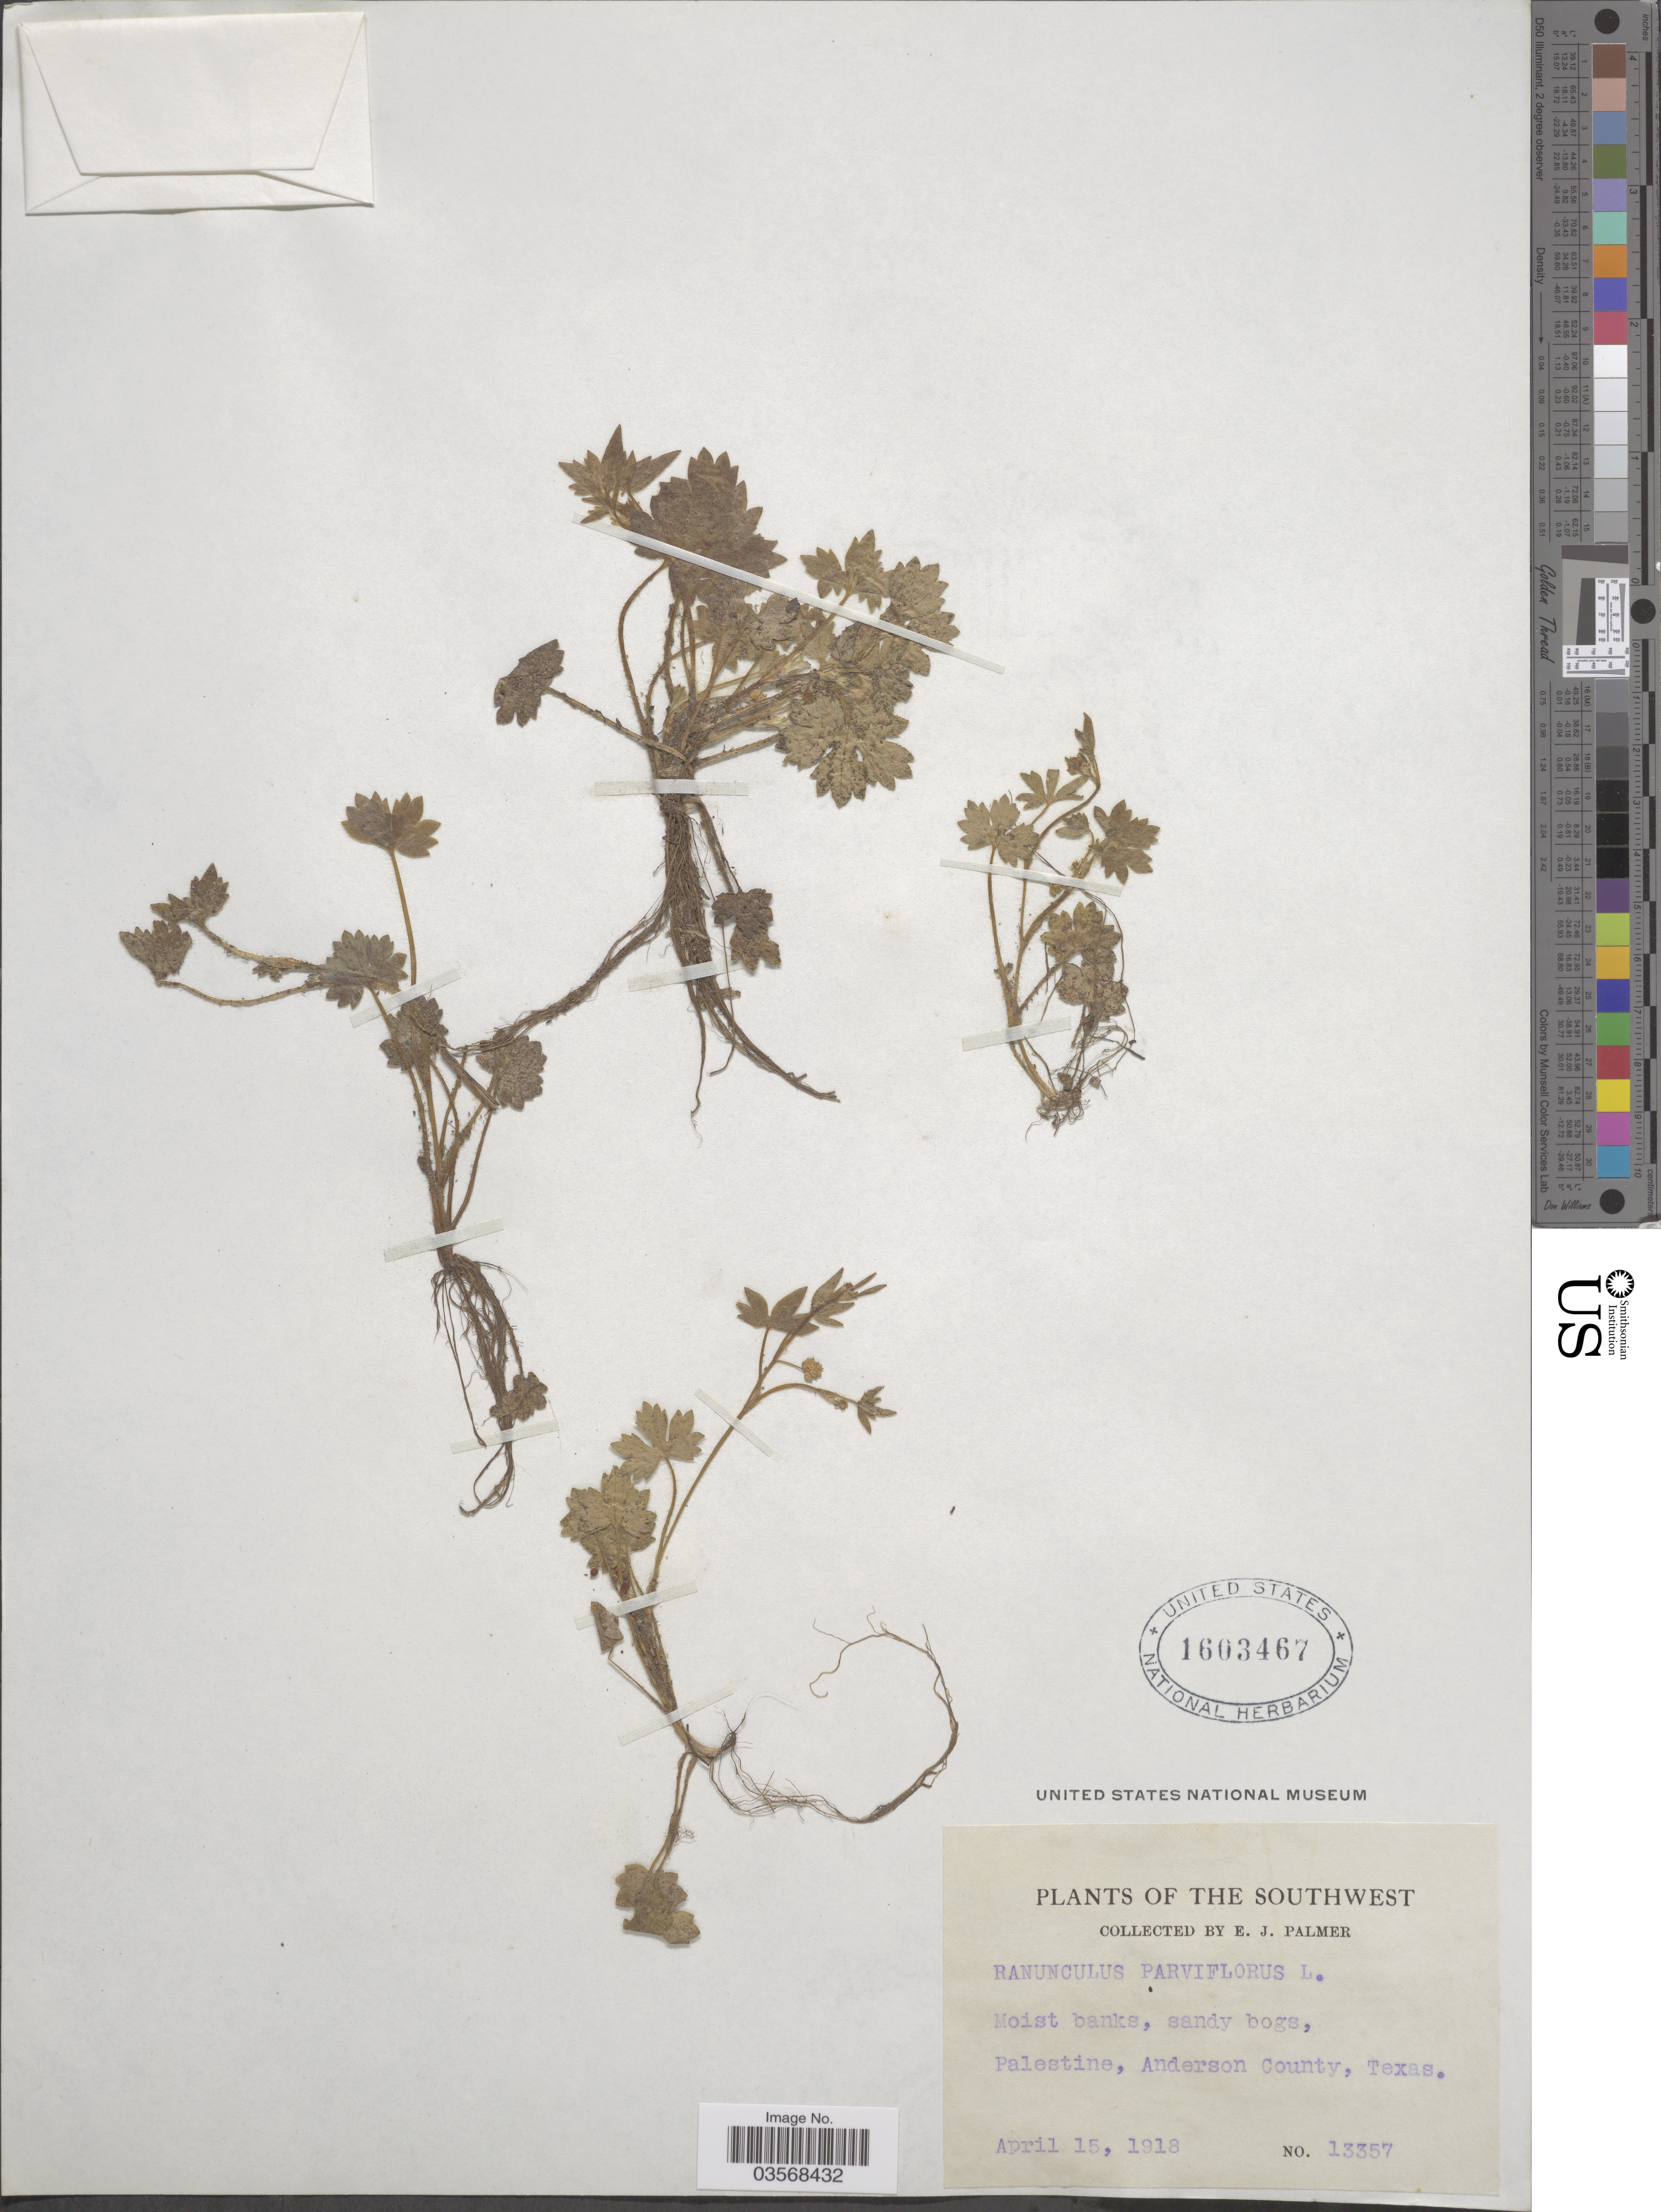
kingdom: Plantae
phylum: Tracheophyta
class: Magnoliopsida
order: Ranunculales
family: Ranunculaceae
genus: Ranunculus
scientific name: Ranunculus parviflorus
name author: L.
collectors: E. J. Palmer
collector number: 13357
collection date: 1918-04-15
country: United States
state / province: Texas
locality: The Southwest. Palestine, Anderson County.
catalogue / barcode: US 1603467